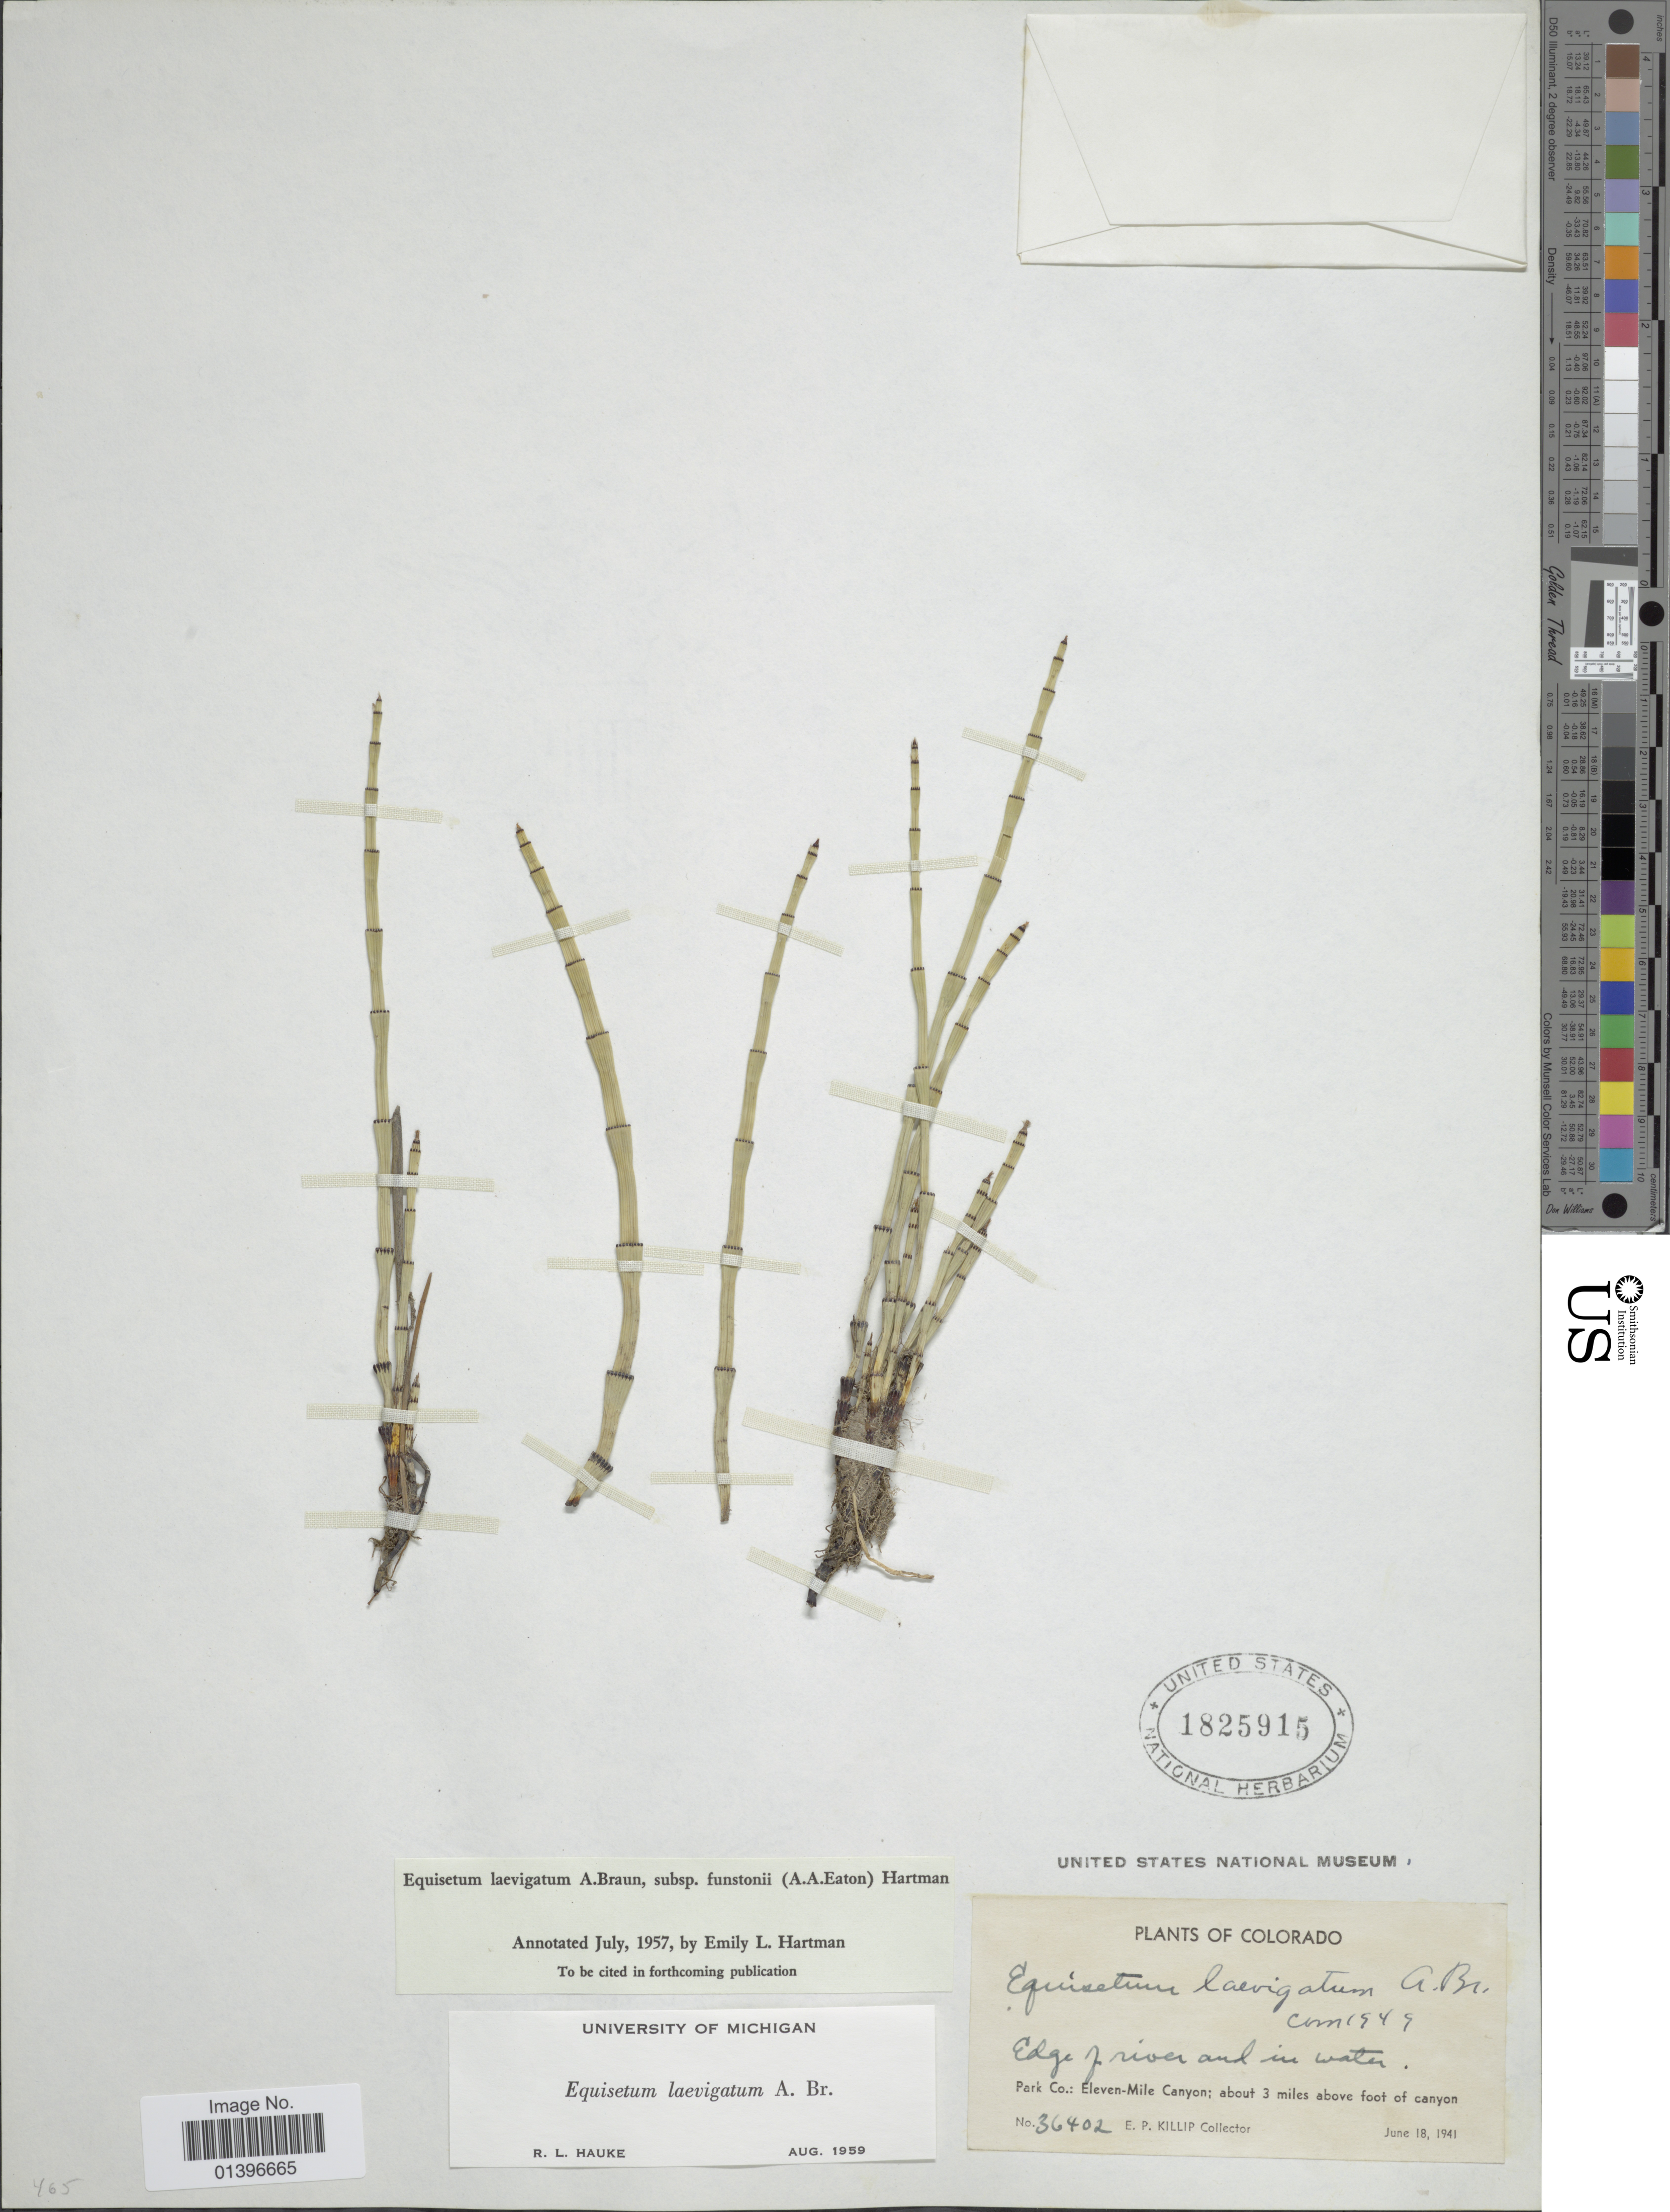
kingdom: Plantae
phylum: Tracheophyta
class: Polypodiopsida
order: Equisetales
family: Equisetaceae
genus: Equisetum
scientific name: Equisetum laevigatum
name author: A. Braun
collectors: E. P. Killip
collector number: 36402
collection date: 1941-06-18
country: United States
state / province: Colorado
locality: Park Co.: Eleven-Mile Canyon; about 3 miles above foot of canyon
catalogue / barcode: US 1825915